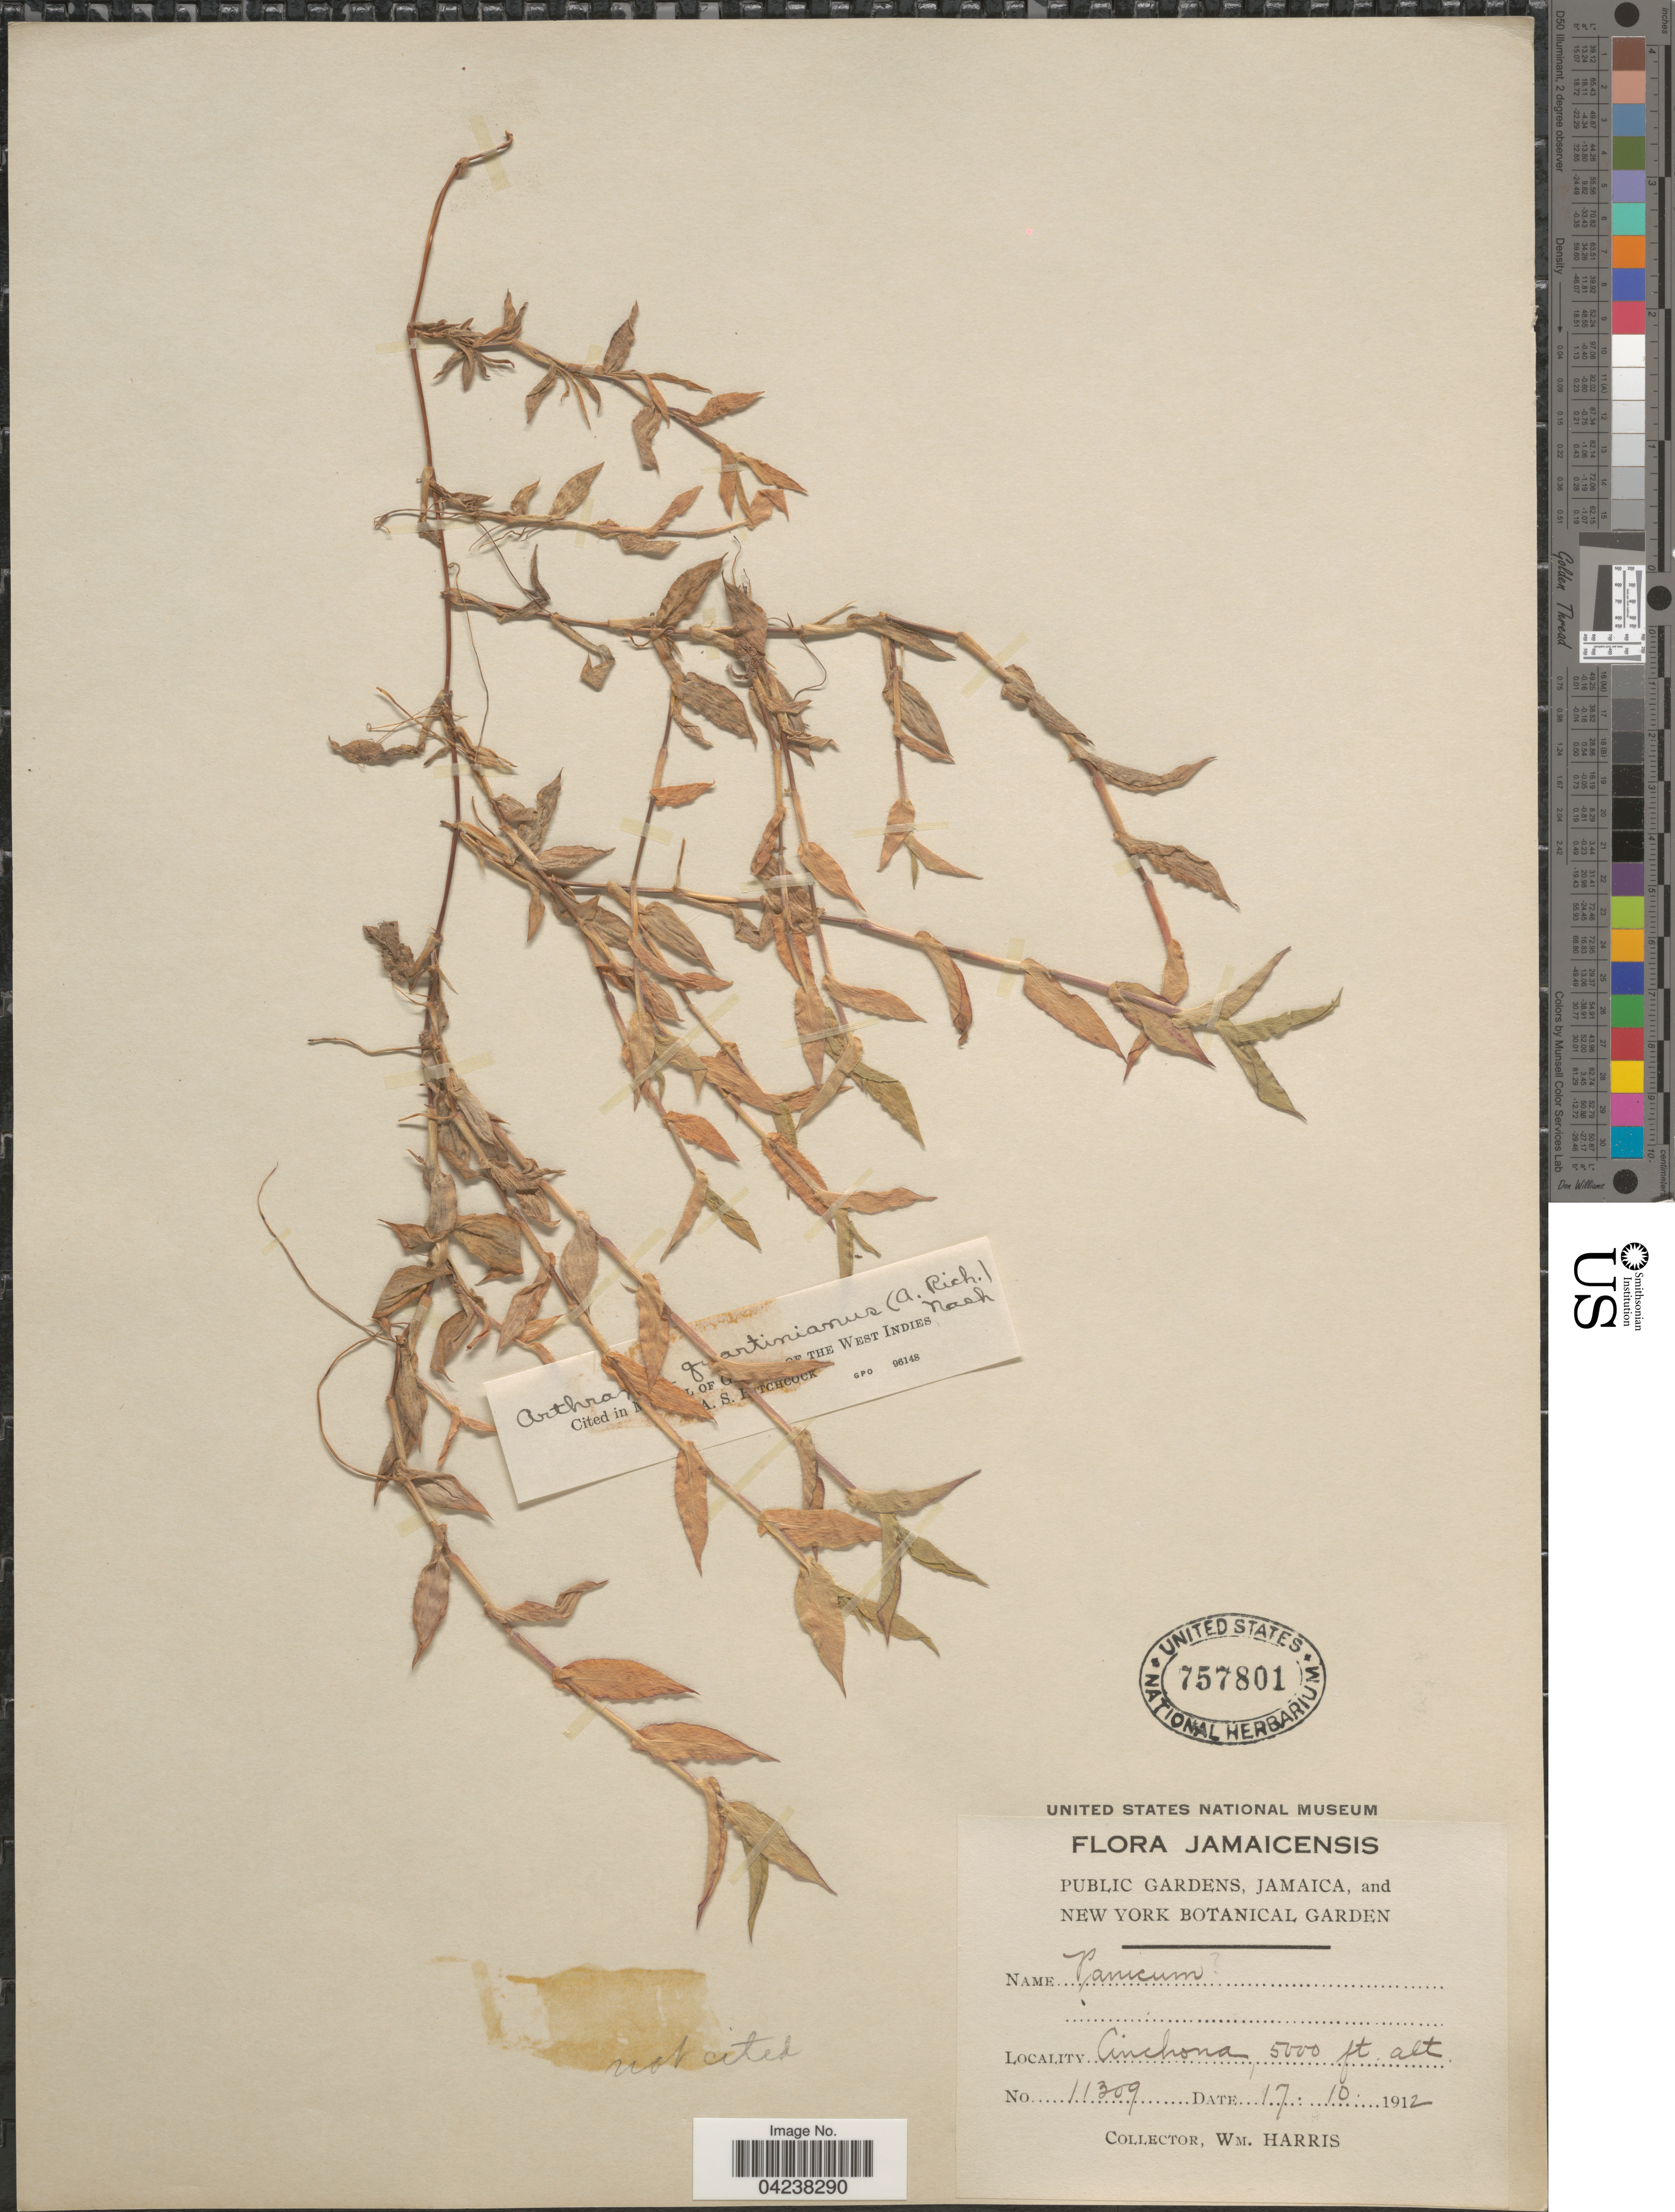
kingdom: Plantae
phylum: Tracheophyta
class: Liliopsida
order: Poales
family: Poaceae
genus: Arthraxon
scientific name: Arthraxon hispidus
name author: (Thunb.) Makino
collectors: W. H. Harris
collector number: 11309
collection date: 1912-10-17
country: Jamaica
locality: Cinchona.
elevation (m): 1524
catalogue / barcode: US 757801